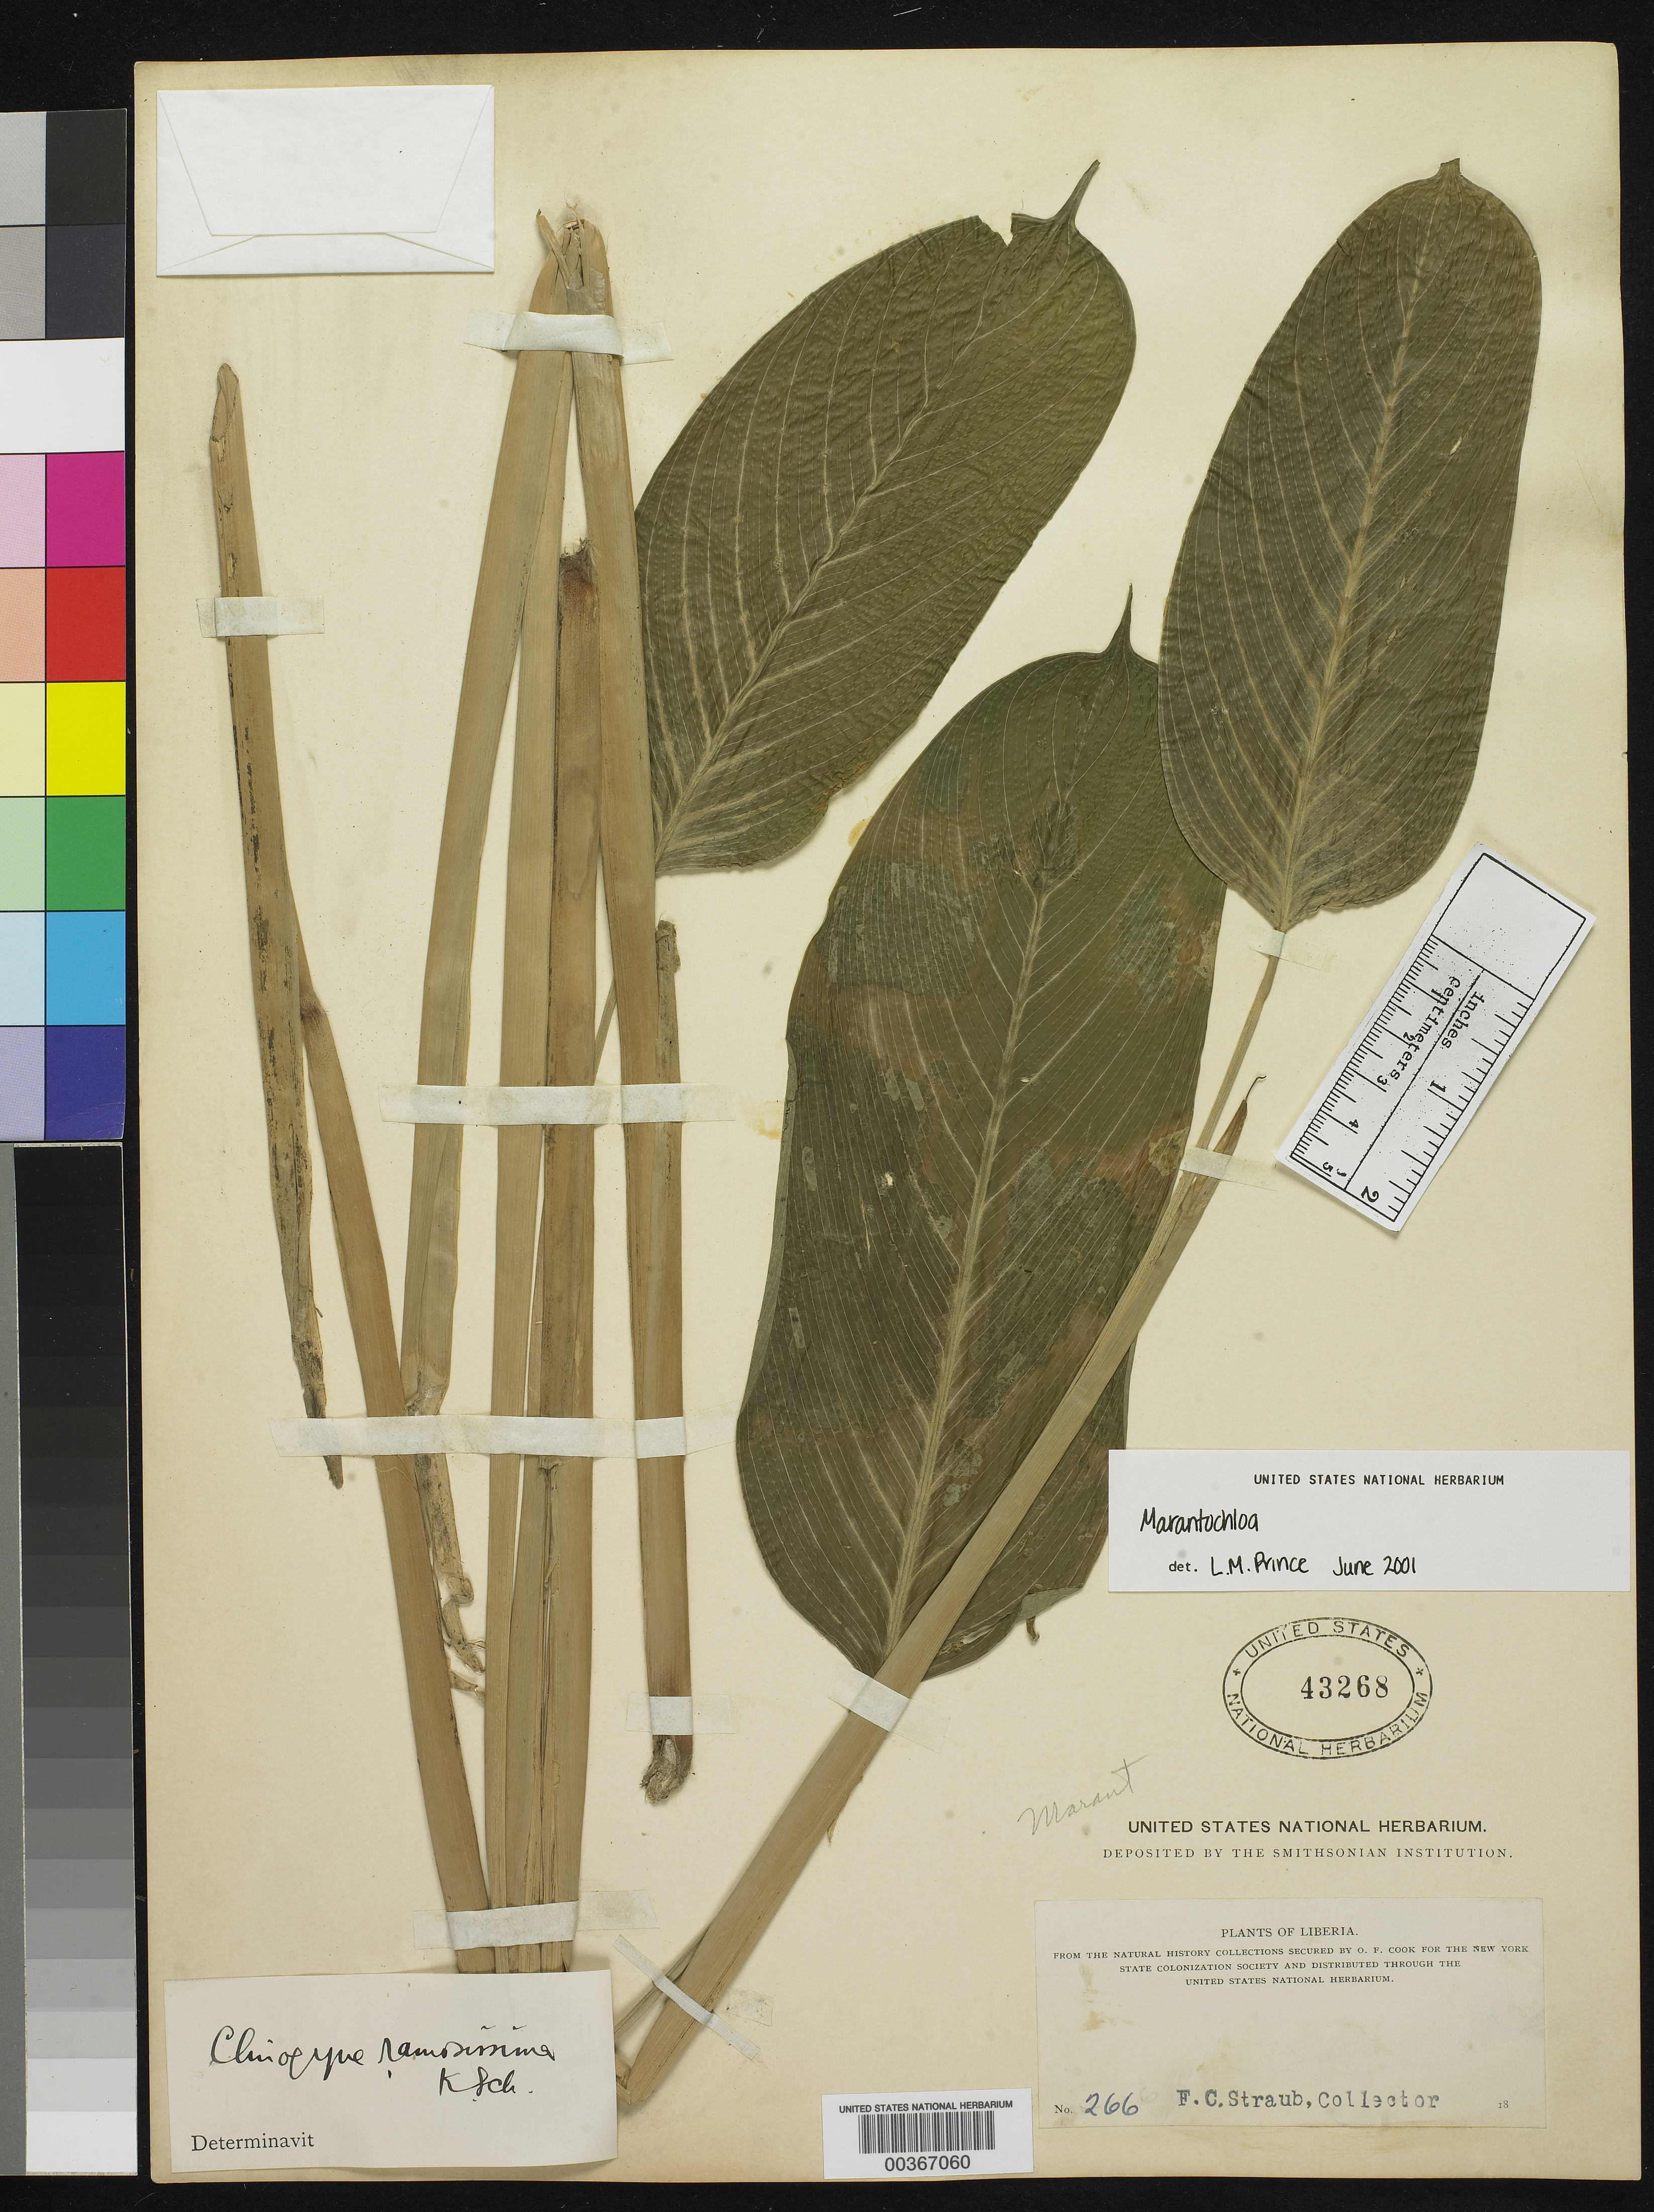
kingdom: Plantae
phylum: Tracheophyta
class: Liliopsida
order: Zingiberales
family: Marantaceae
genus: Marantochloa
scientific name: Marantochloa ramosissima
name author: Hutch.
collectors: F. Straub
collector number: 266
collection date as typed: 18--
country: Liberia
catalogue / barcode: US 43268